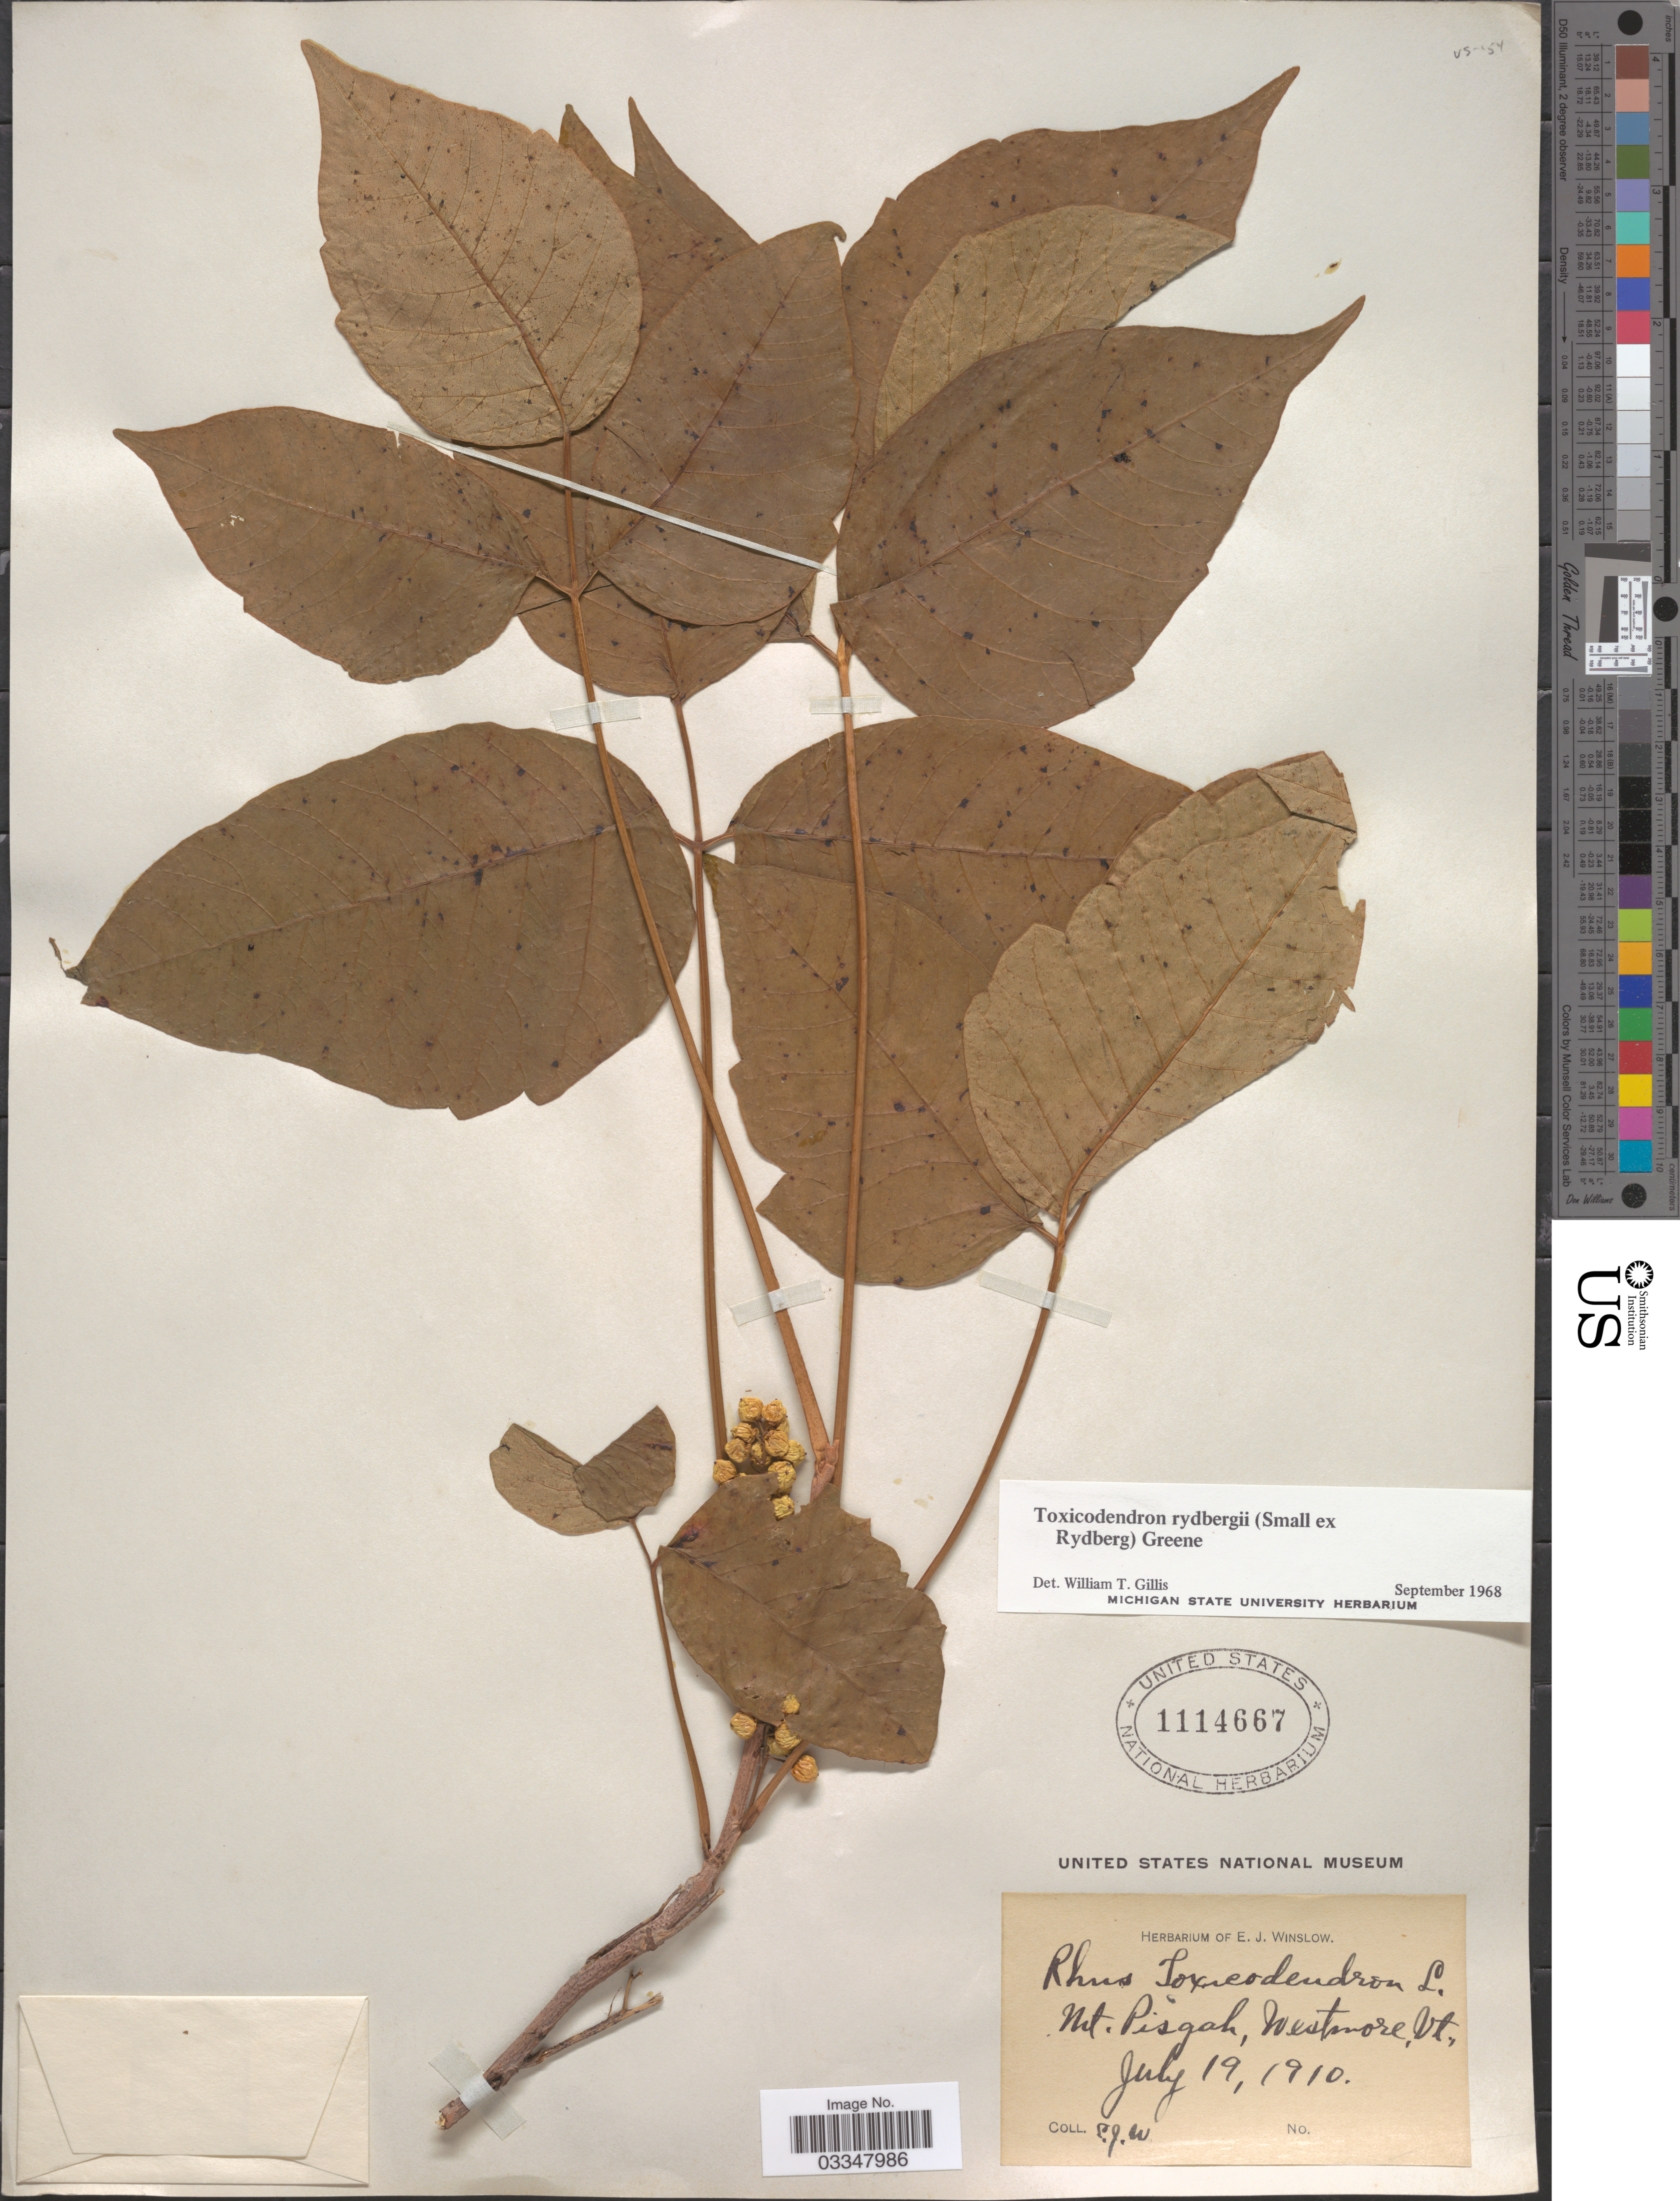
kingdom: Plantae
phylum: Tracheophyta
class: Magnoliopsida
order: Sapindales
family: Anacardiaceae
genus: Toxicodendron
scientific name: Toxicodendron radicans subsp. rydbergii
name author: (Small & Rydb.) Á. Löve & D. Löve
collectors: E. Winslow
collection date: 1910-07-19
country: United States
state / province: Vermont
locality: Mt. Pisgah, Westmore.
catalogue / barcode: US 1114667